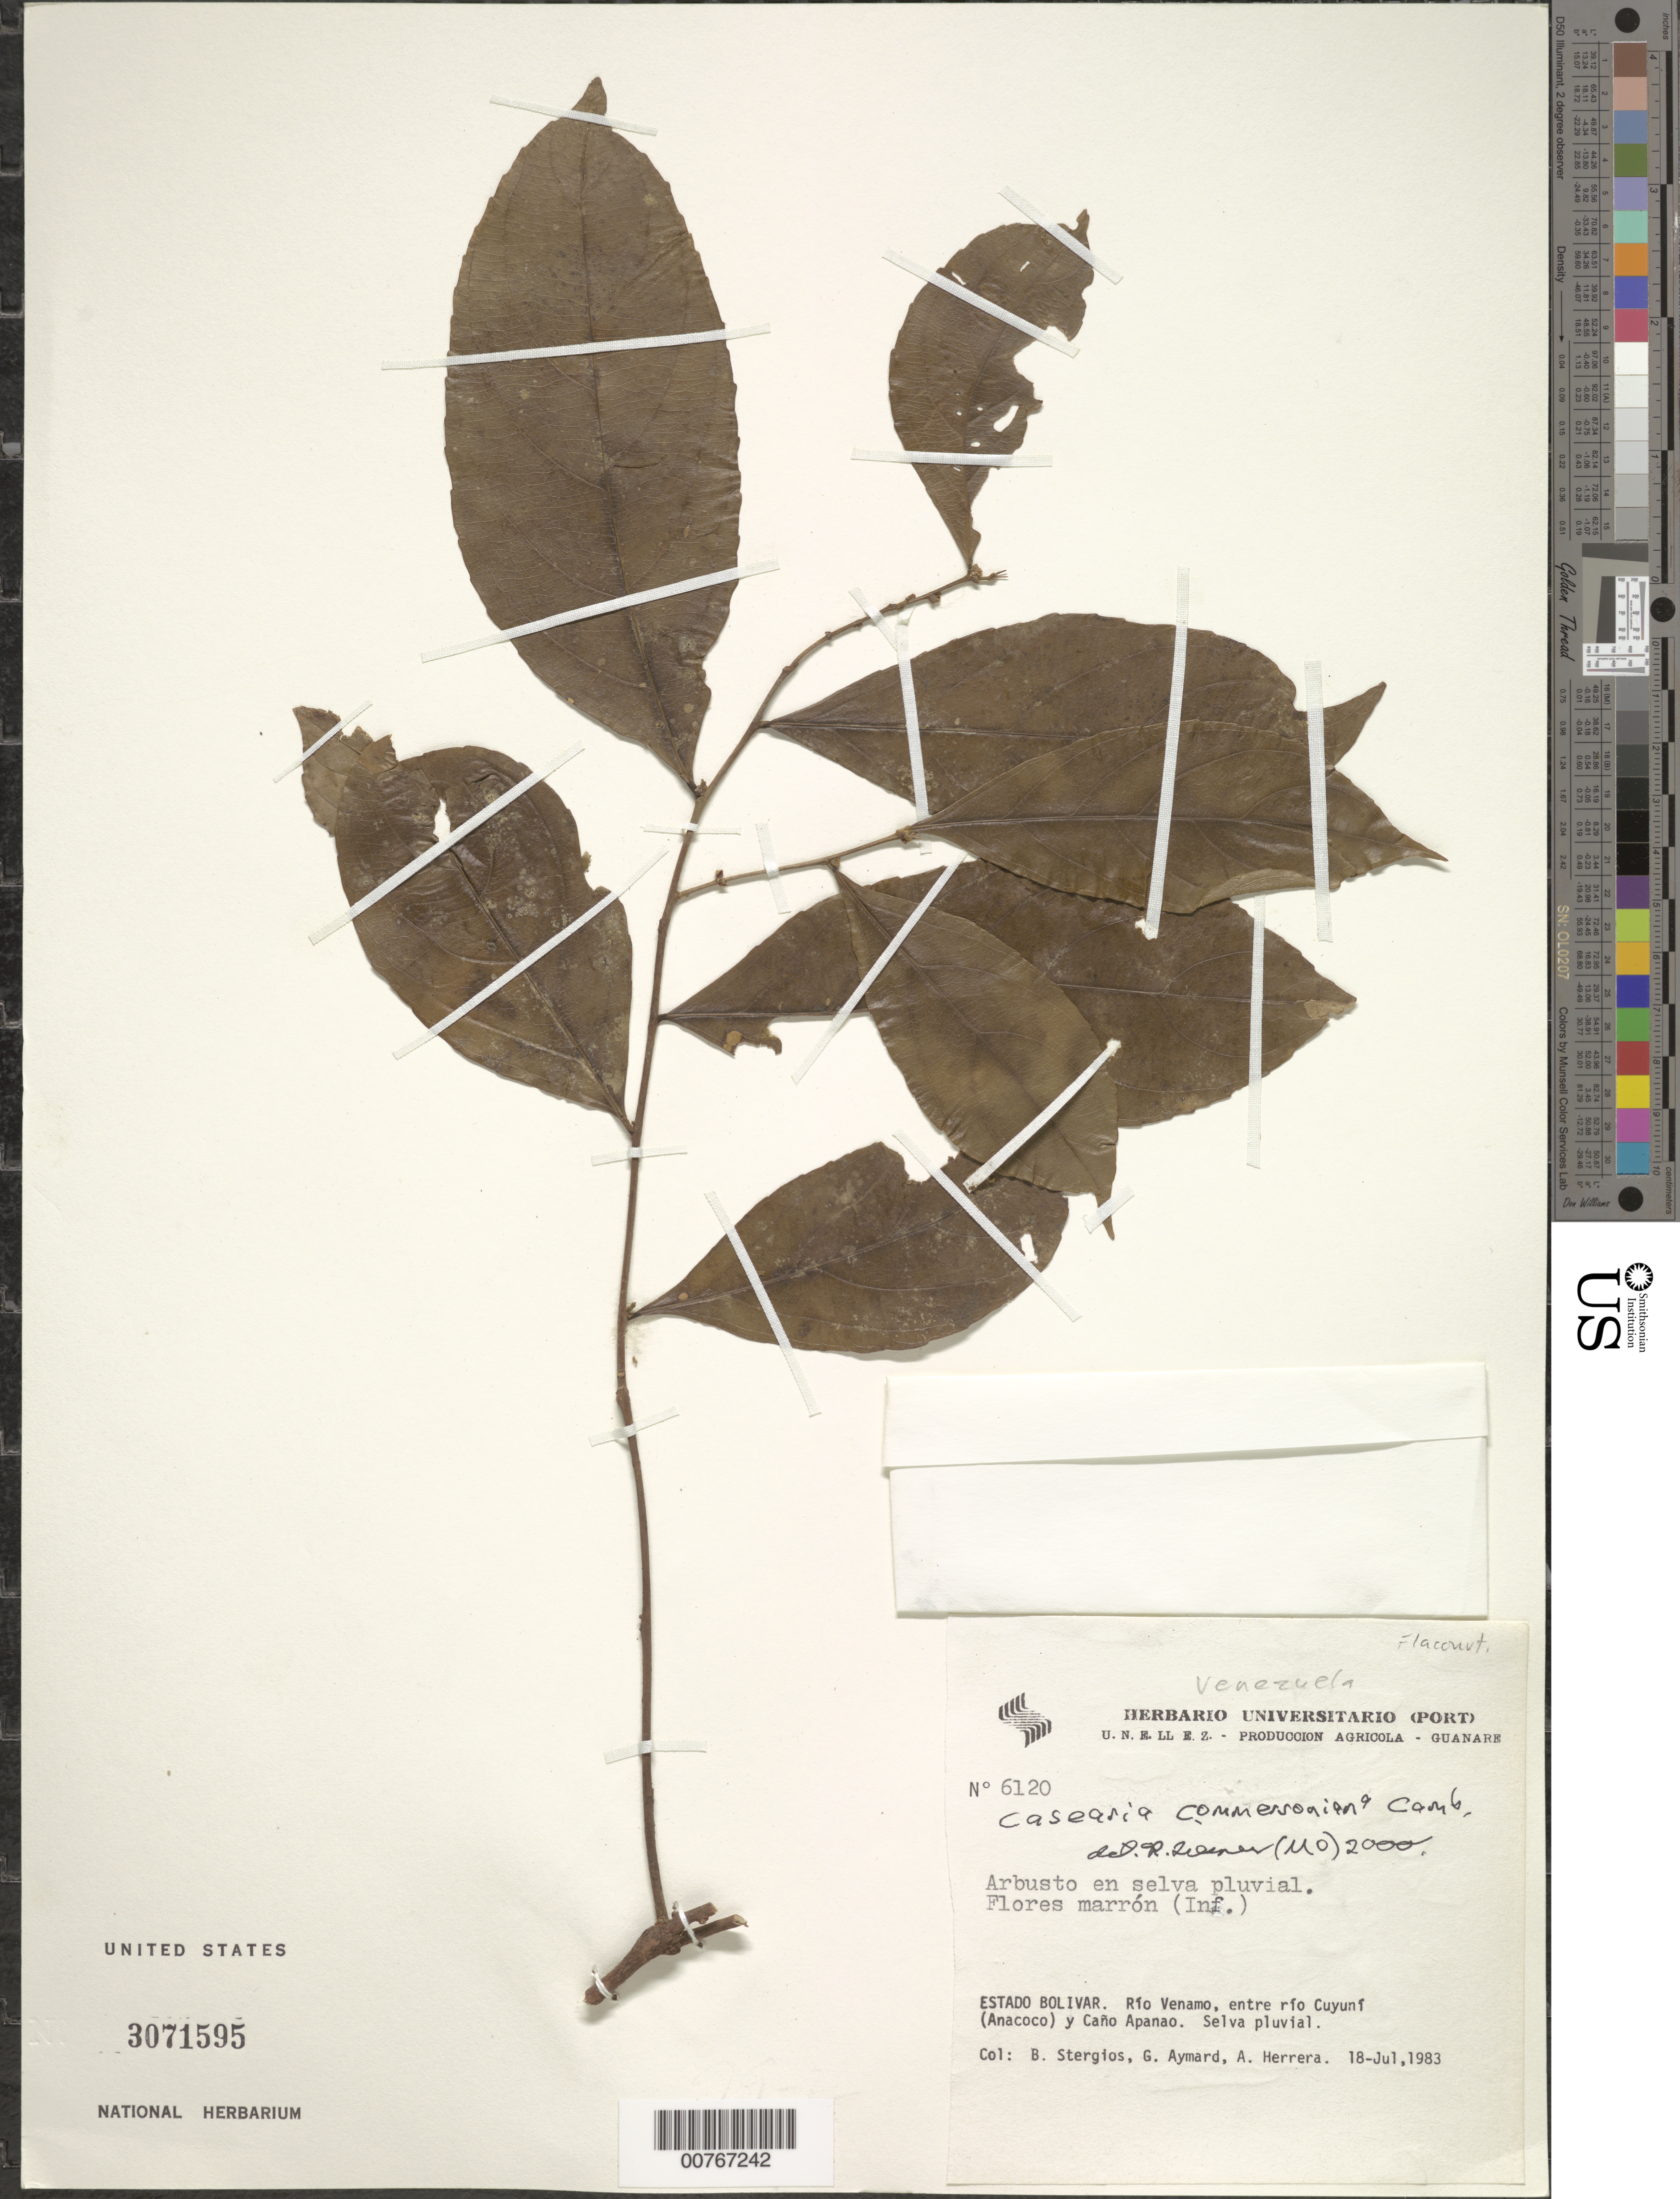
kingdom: Plantae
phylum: Tracheophyta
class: Magnoliopsida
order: Malpighiales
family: Salicaceae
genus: Piparea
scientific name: Piparea dentata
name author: Aubl.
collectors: B. G. Stergios, G. A. Aymard & A. Herrera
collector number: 6120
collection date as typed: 18-Jul-83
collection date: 1983-07-18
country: Venezuela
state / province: Bolívar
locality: Río Venamo, between Río Cuyuni (Anacoco) and Caño Apanao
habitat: Selva pluvial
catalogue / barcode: US 3071595